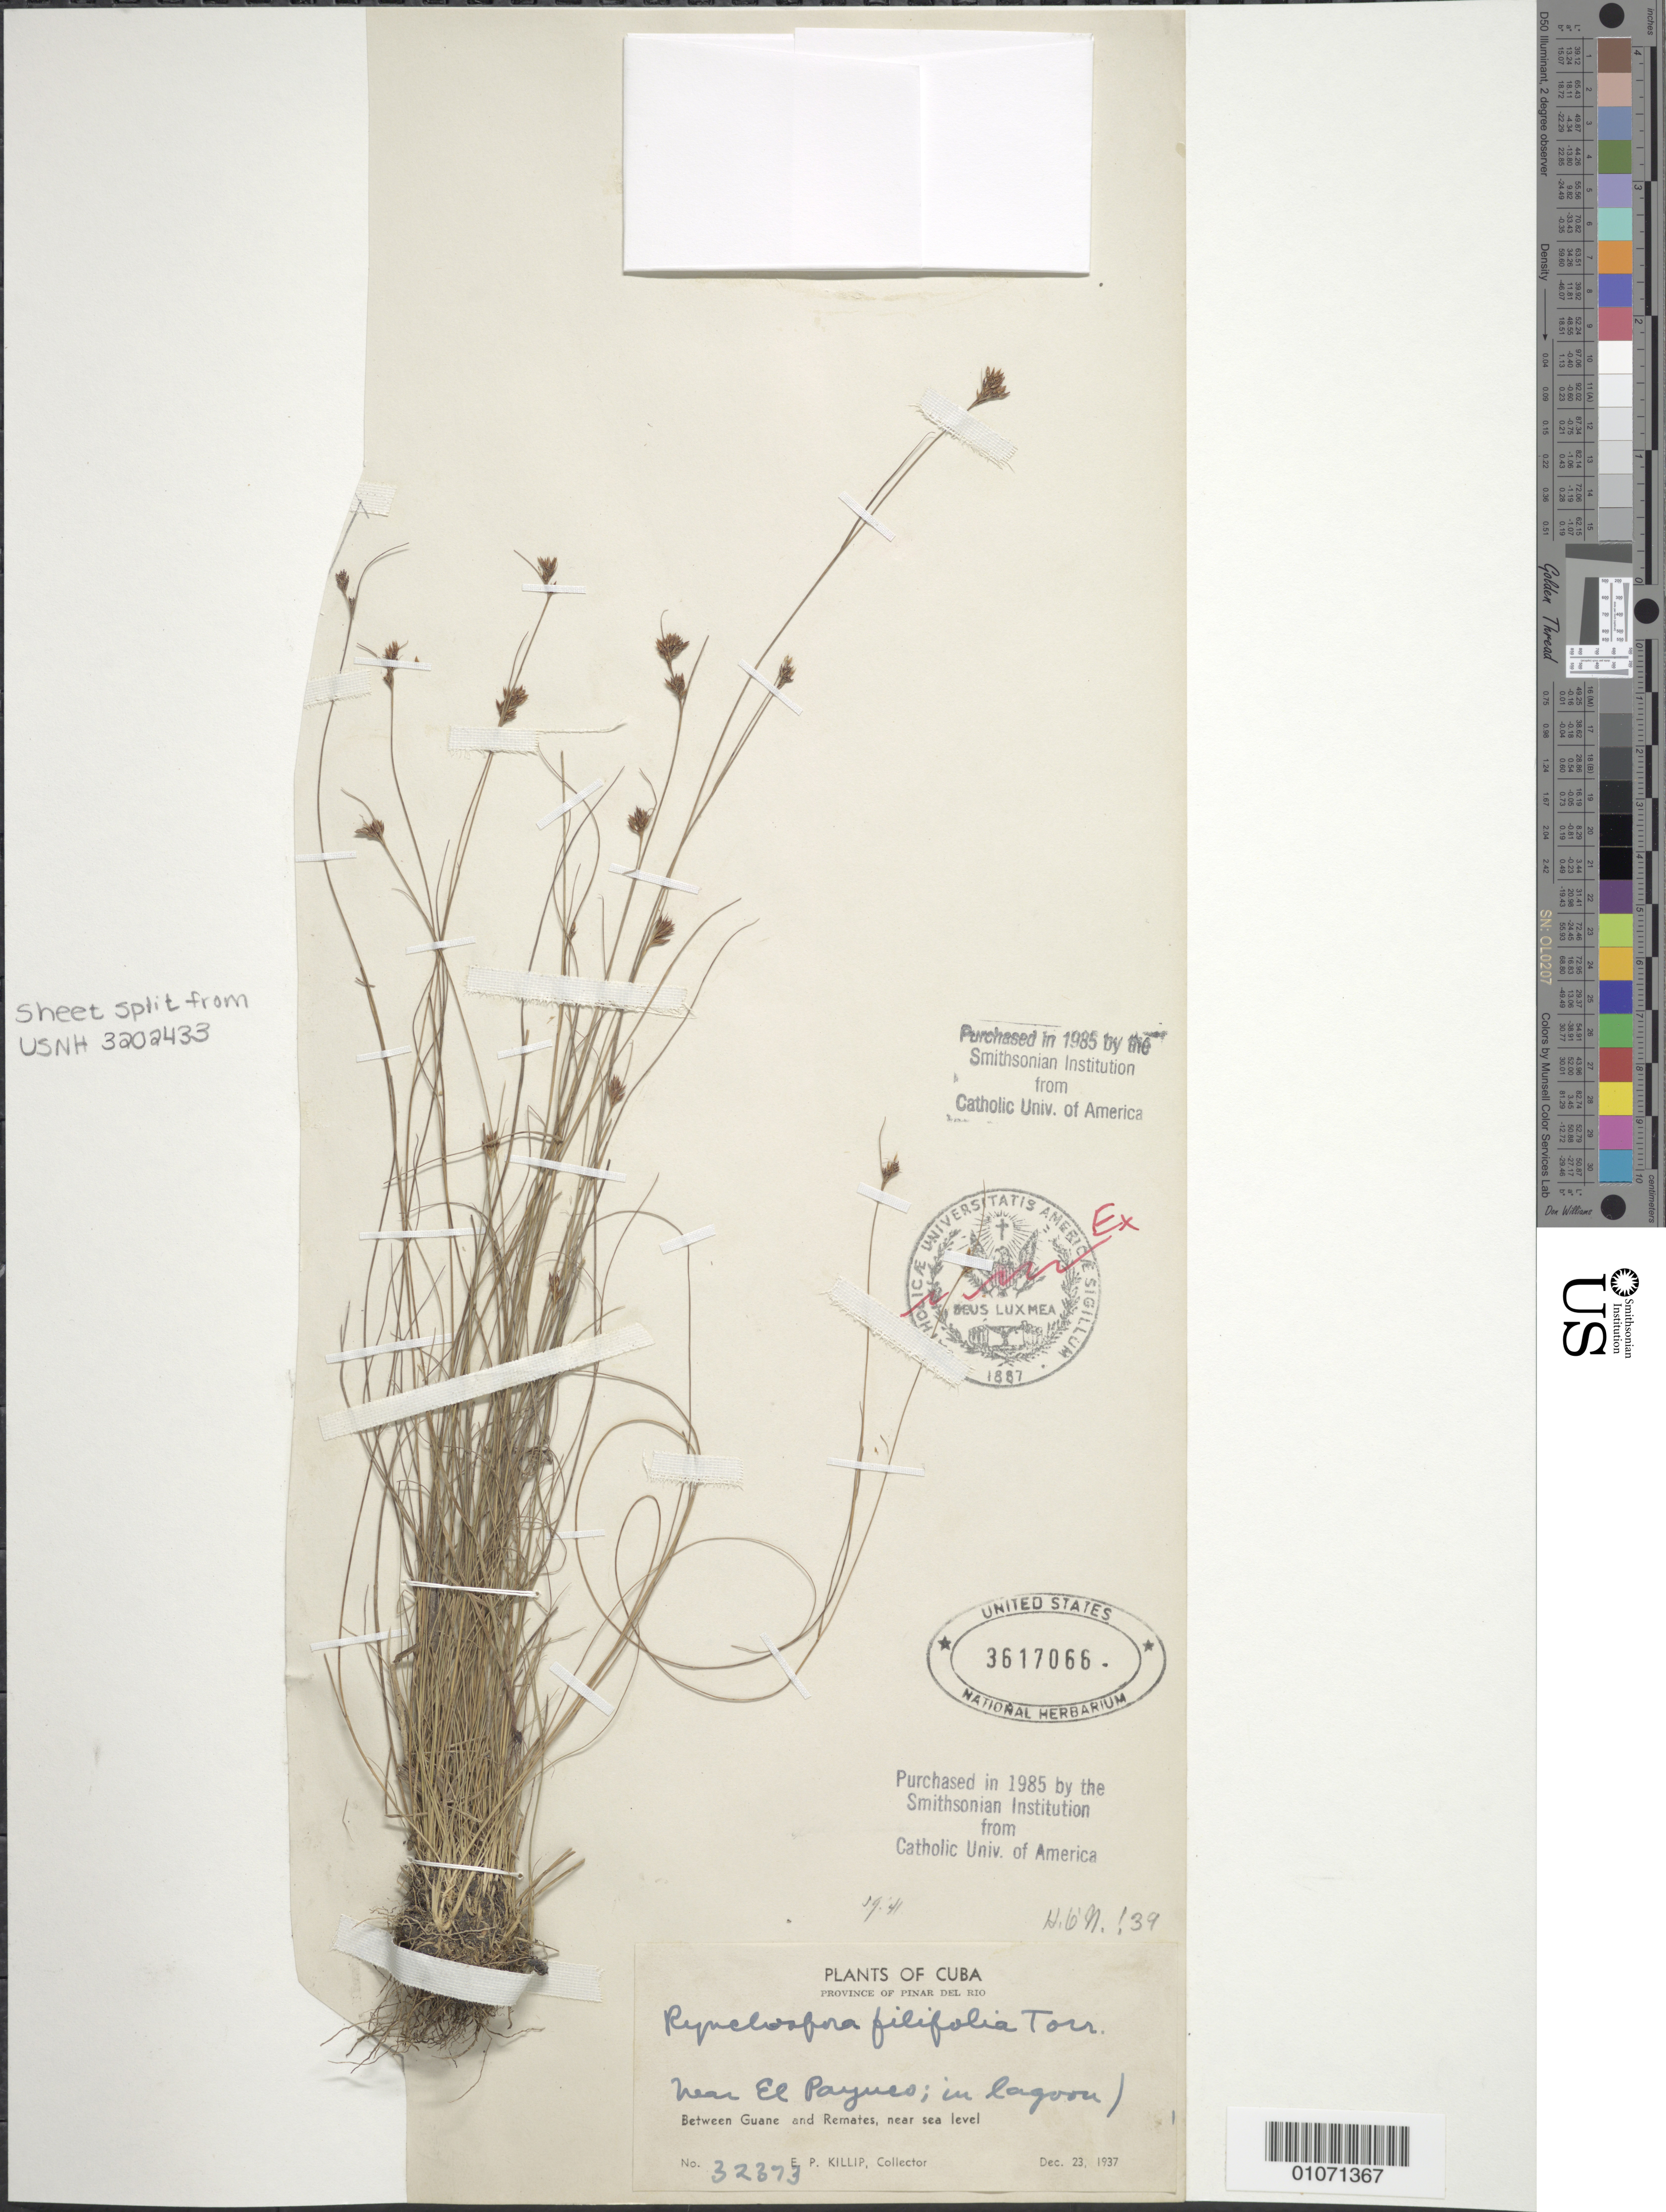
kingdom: Plantae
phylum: Tracheophyta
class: Liliopsida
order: Poales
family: Cyperaceae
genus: Rhynchospora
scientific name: Rhynchospora filifolia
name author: A. Gray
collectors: E. P. Killip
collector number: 32373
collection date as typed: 23 Dec 1937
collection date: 1937-12-23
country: Cuba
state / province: Pinar del Río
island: Cuba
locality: Guane to Remartes, near El Payuco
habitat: In lagoon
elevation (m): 0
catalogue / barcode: US 3617066